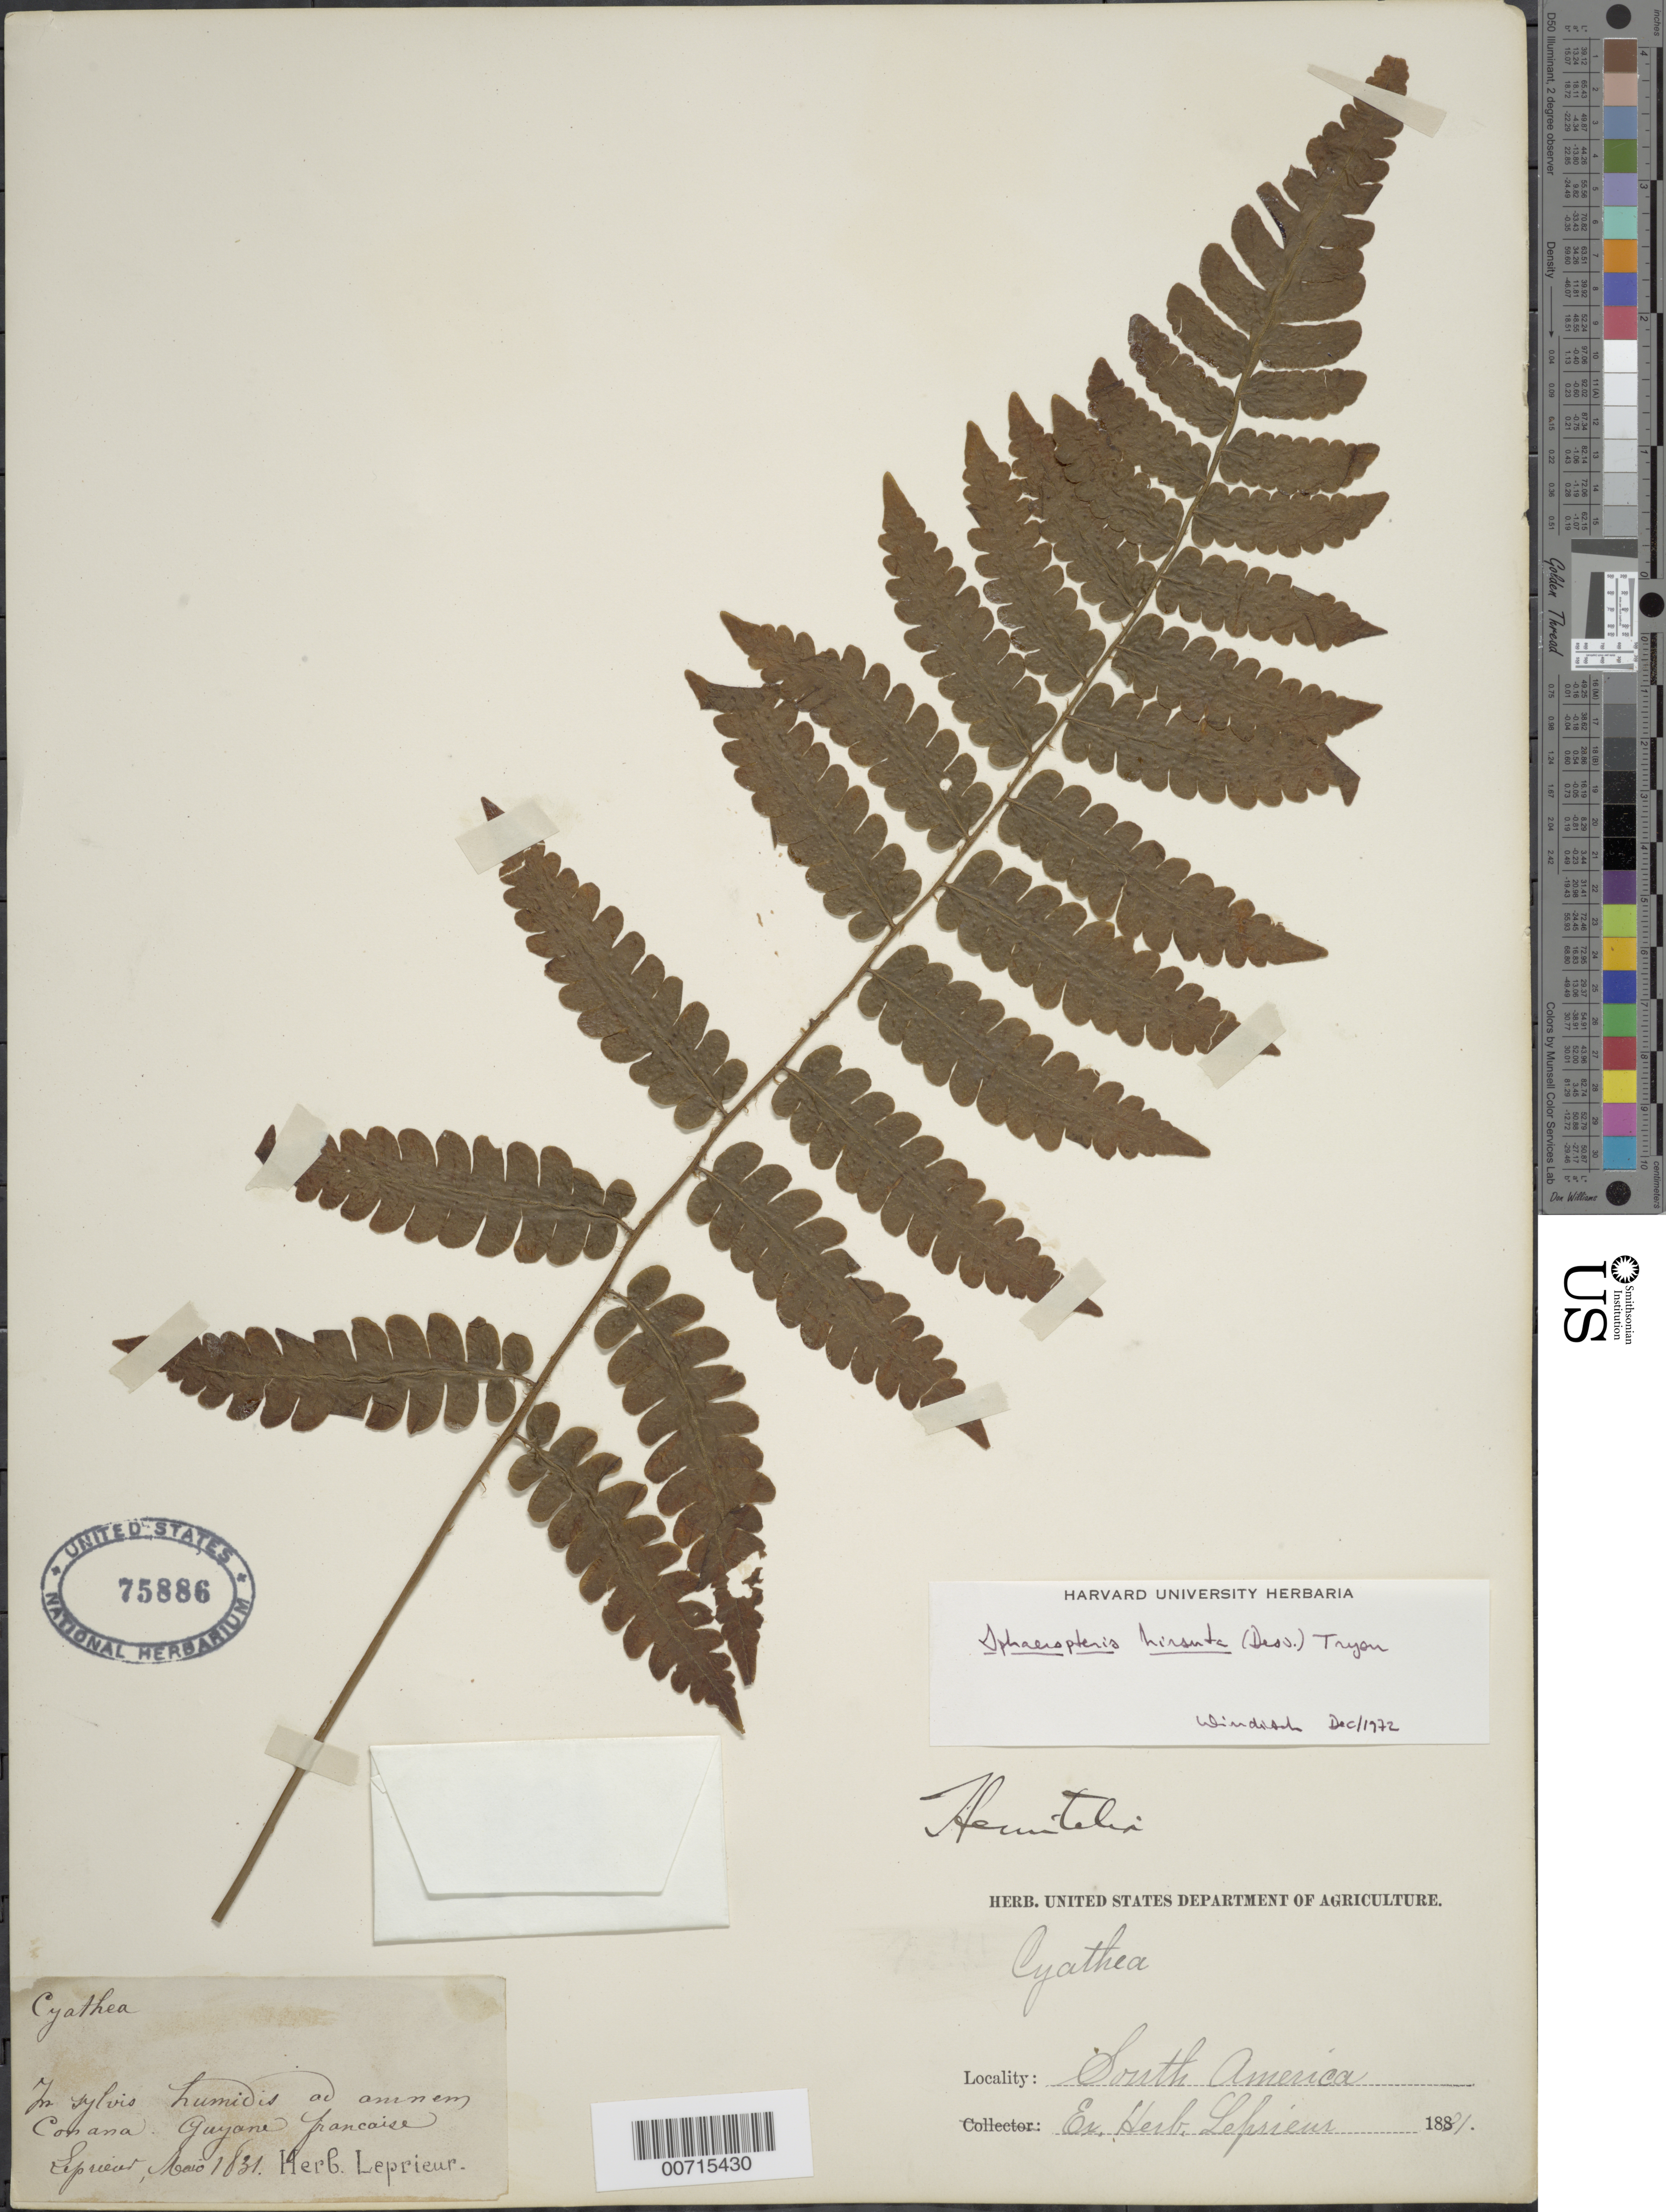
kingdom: Plantae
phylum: Tracheophyta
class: Polypodiopsida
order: Cyatheales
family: Cyatheaceae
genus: Cyathea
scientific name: Cyathea surinamensis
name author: (Miq.) Domin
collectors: F. M. R. Leprieur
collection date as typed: May 1831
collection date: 1831-05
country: French Guiana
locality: Couana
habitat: In sylvis humidis ad amnem Couana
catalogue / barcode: US 75886